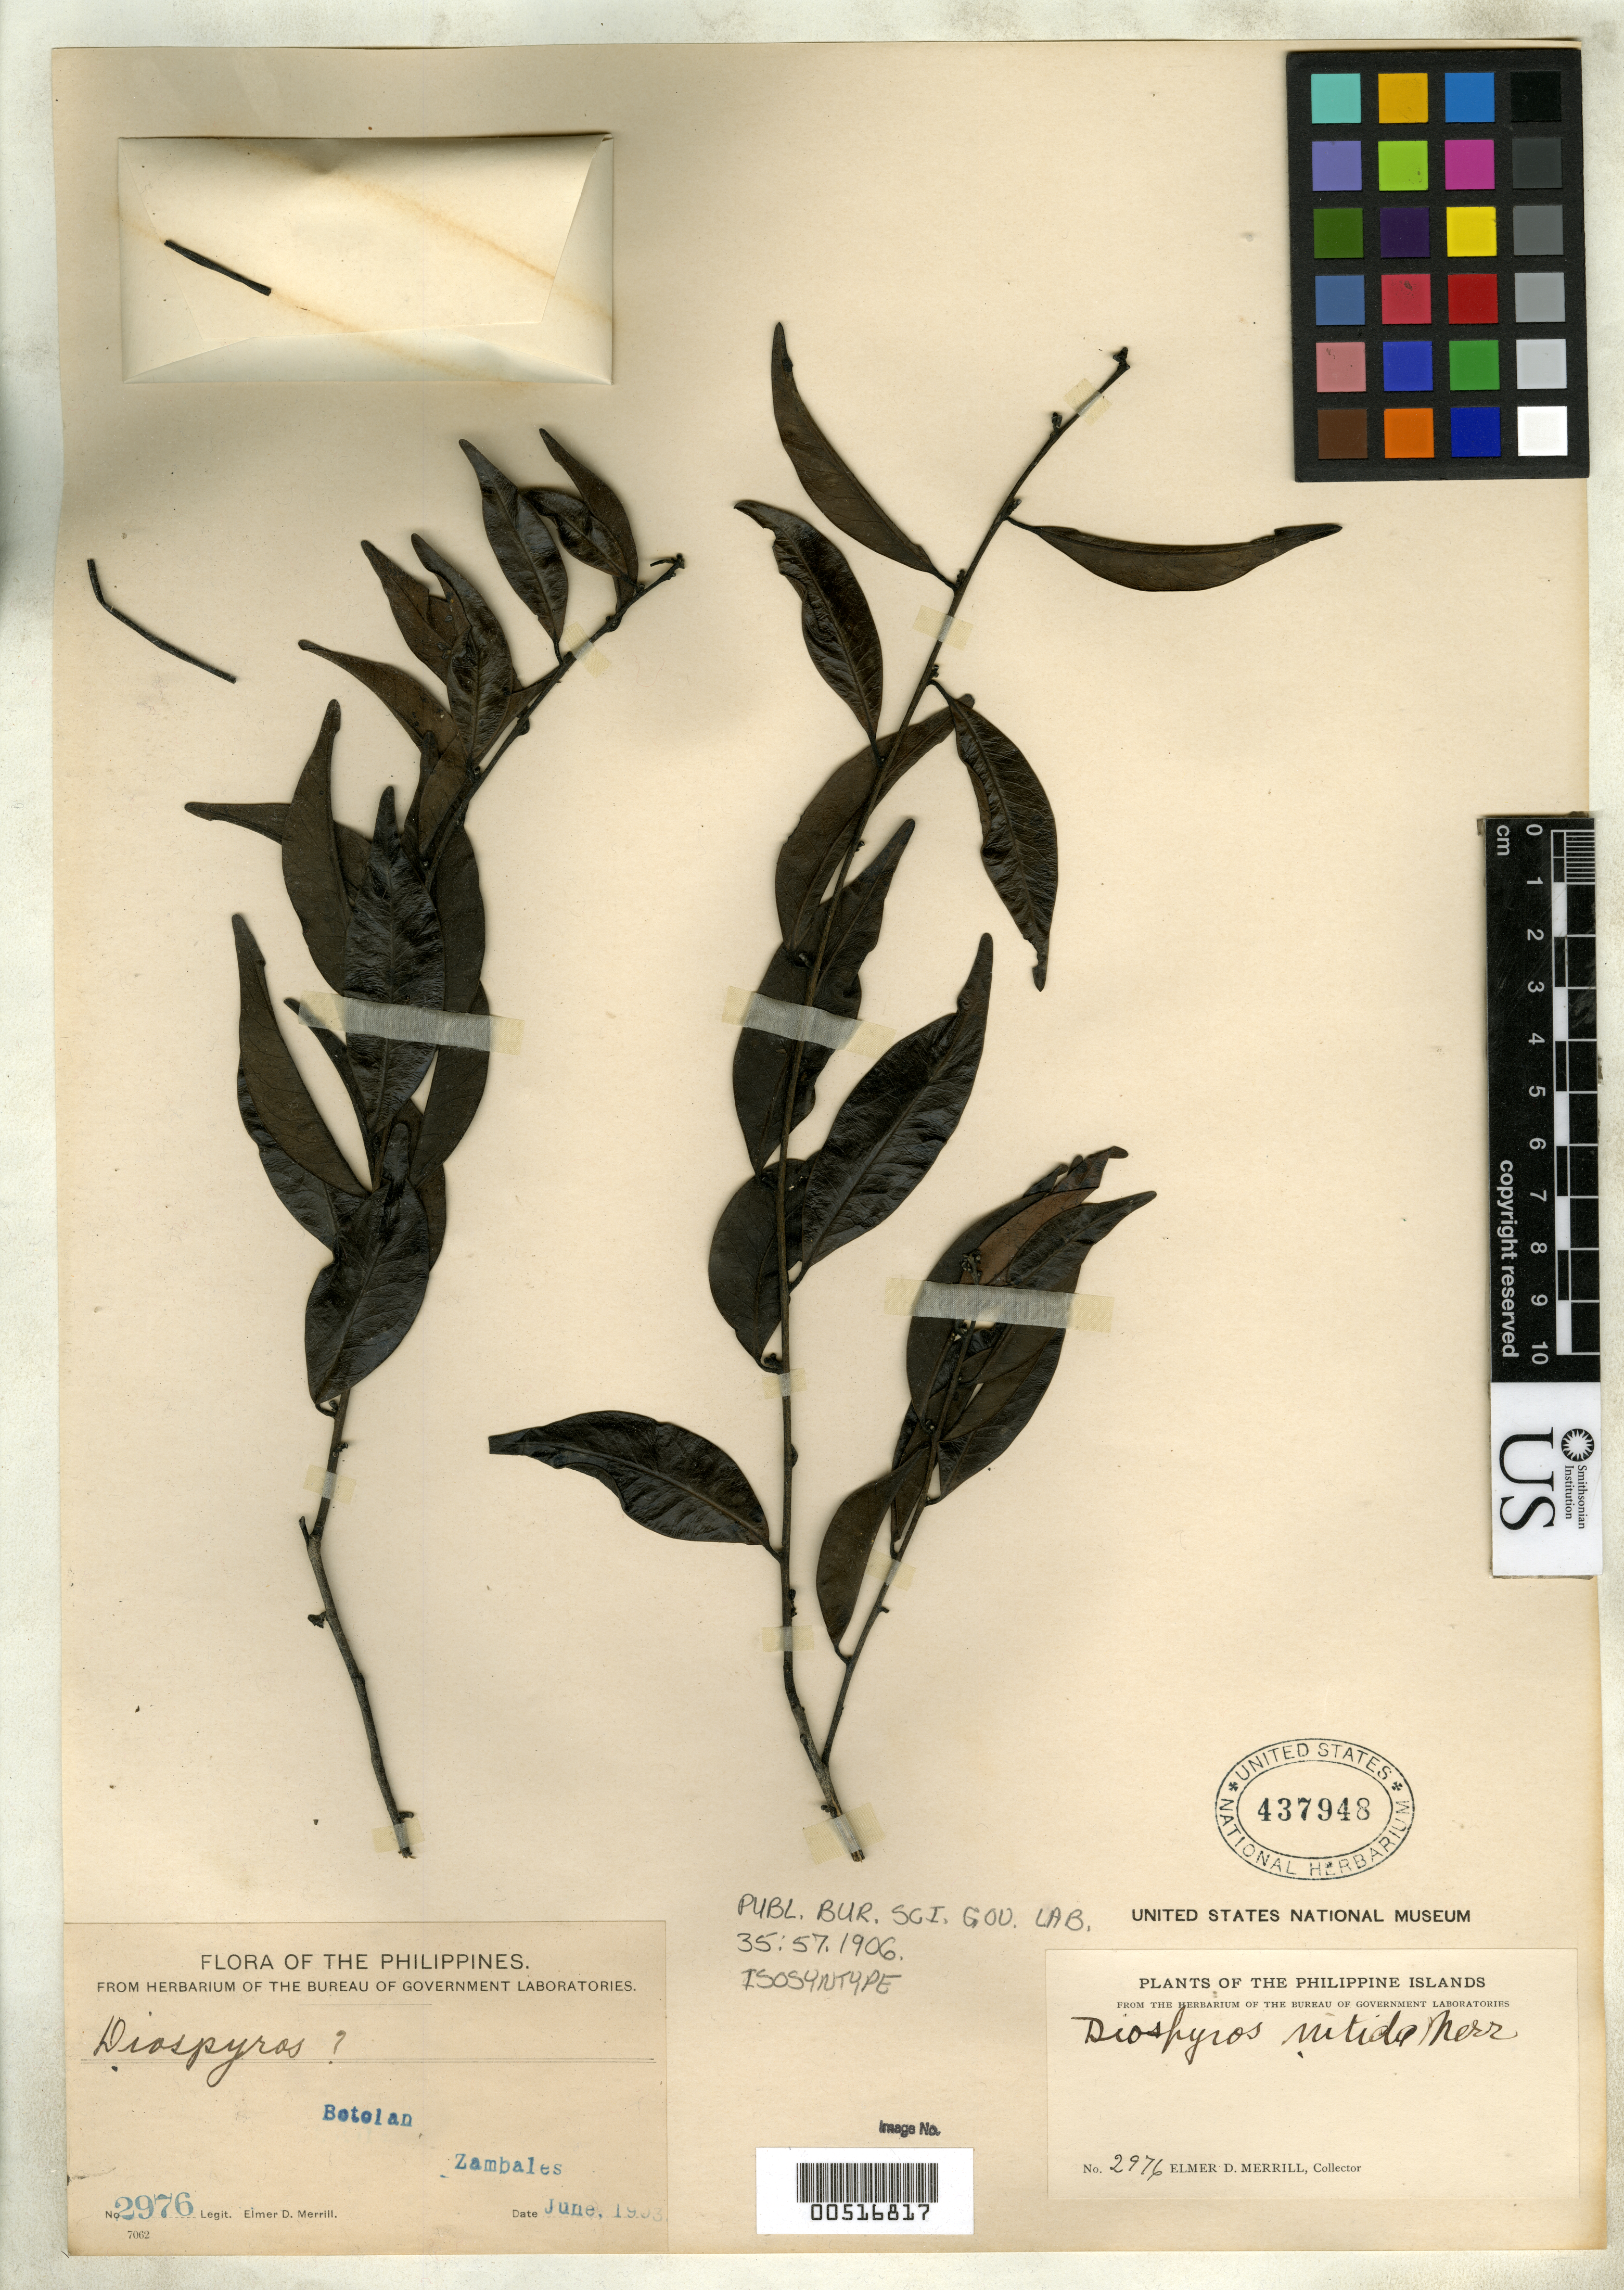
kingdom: Plantae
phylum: Tracheophyta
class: Magnoliopsida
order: Ericales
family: Ebenaceae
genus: Diospyros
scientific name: Diospyros nitida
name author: Merr.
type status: Isosyntype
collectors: E. D. Merrill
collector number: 2976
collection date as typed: Jun 1903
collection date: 1903-06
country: Philippines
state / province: Central Luzon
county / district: Zambales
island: Luzon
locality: Botolan.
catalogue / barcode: US 437948